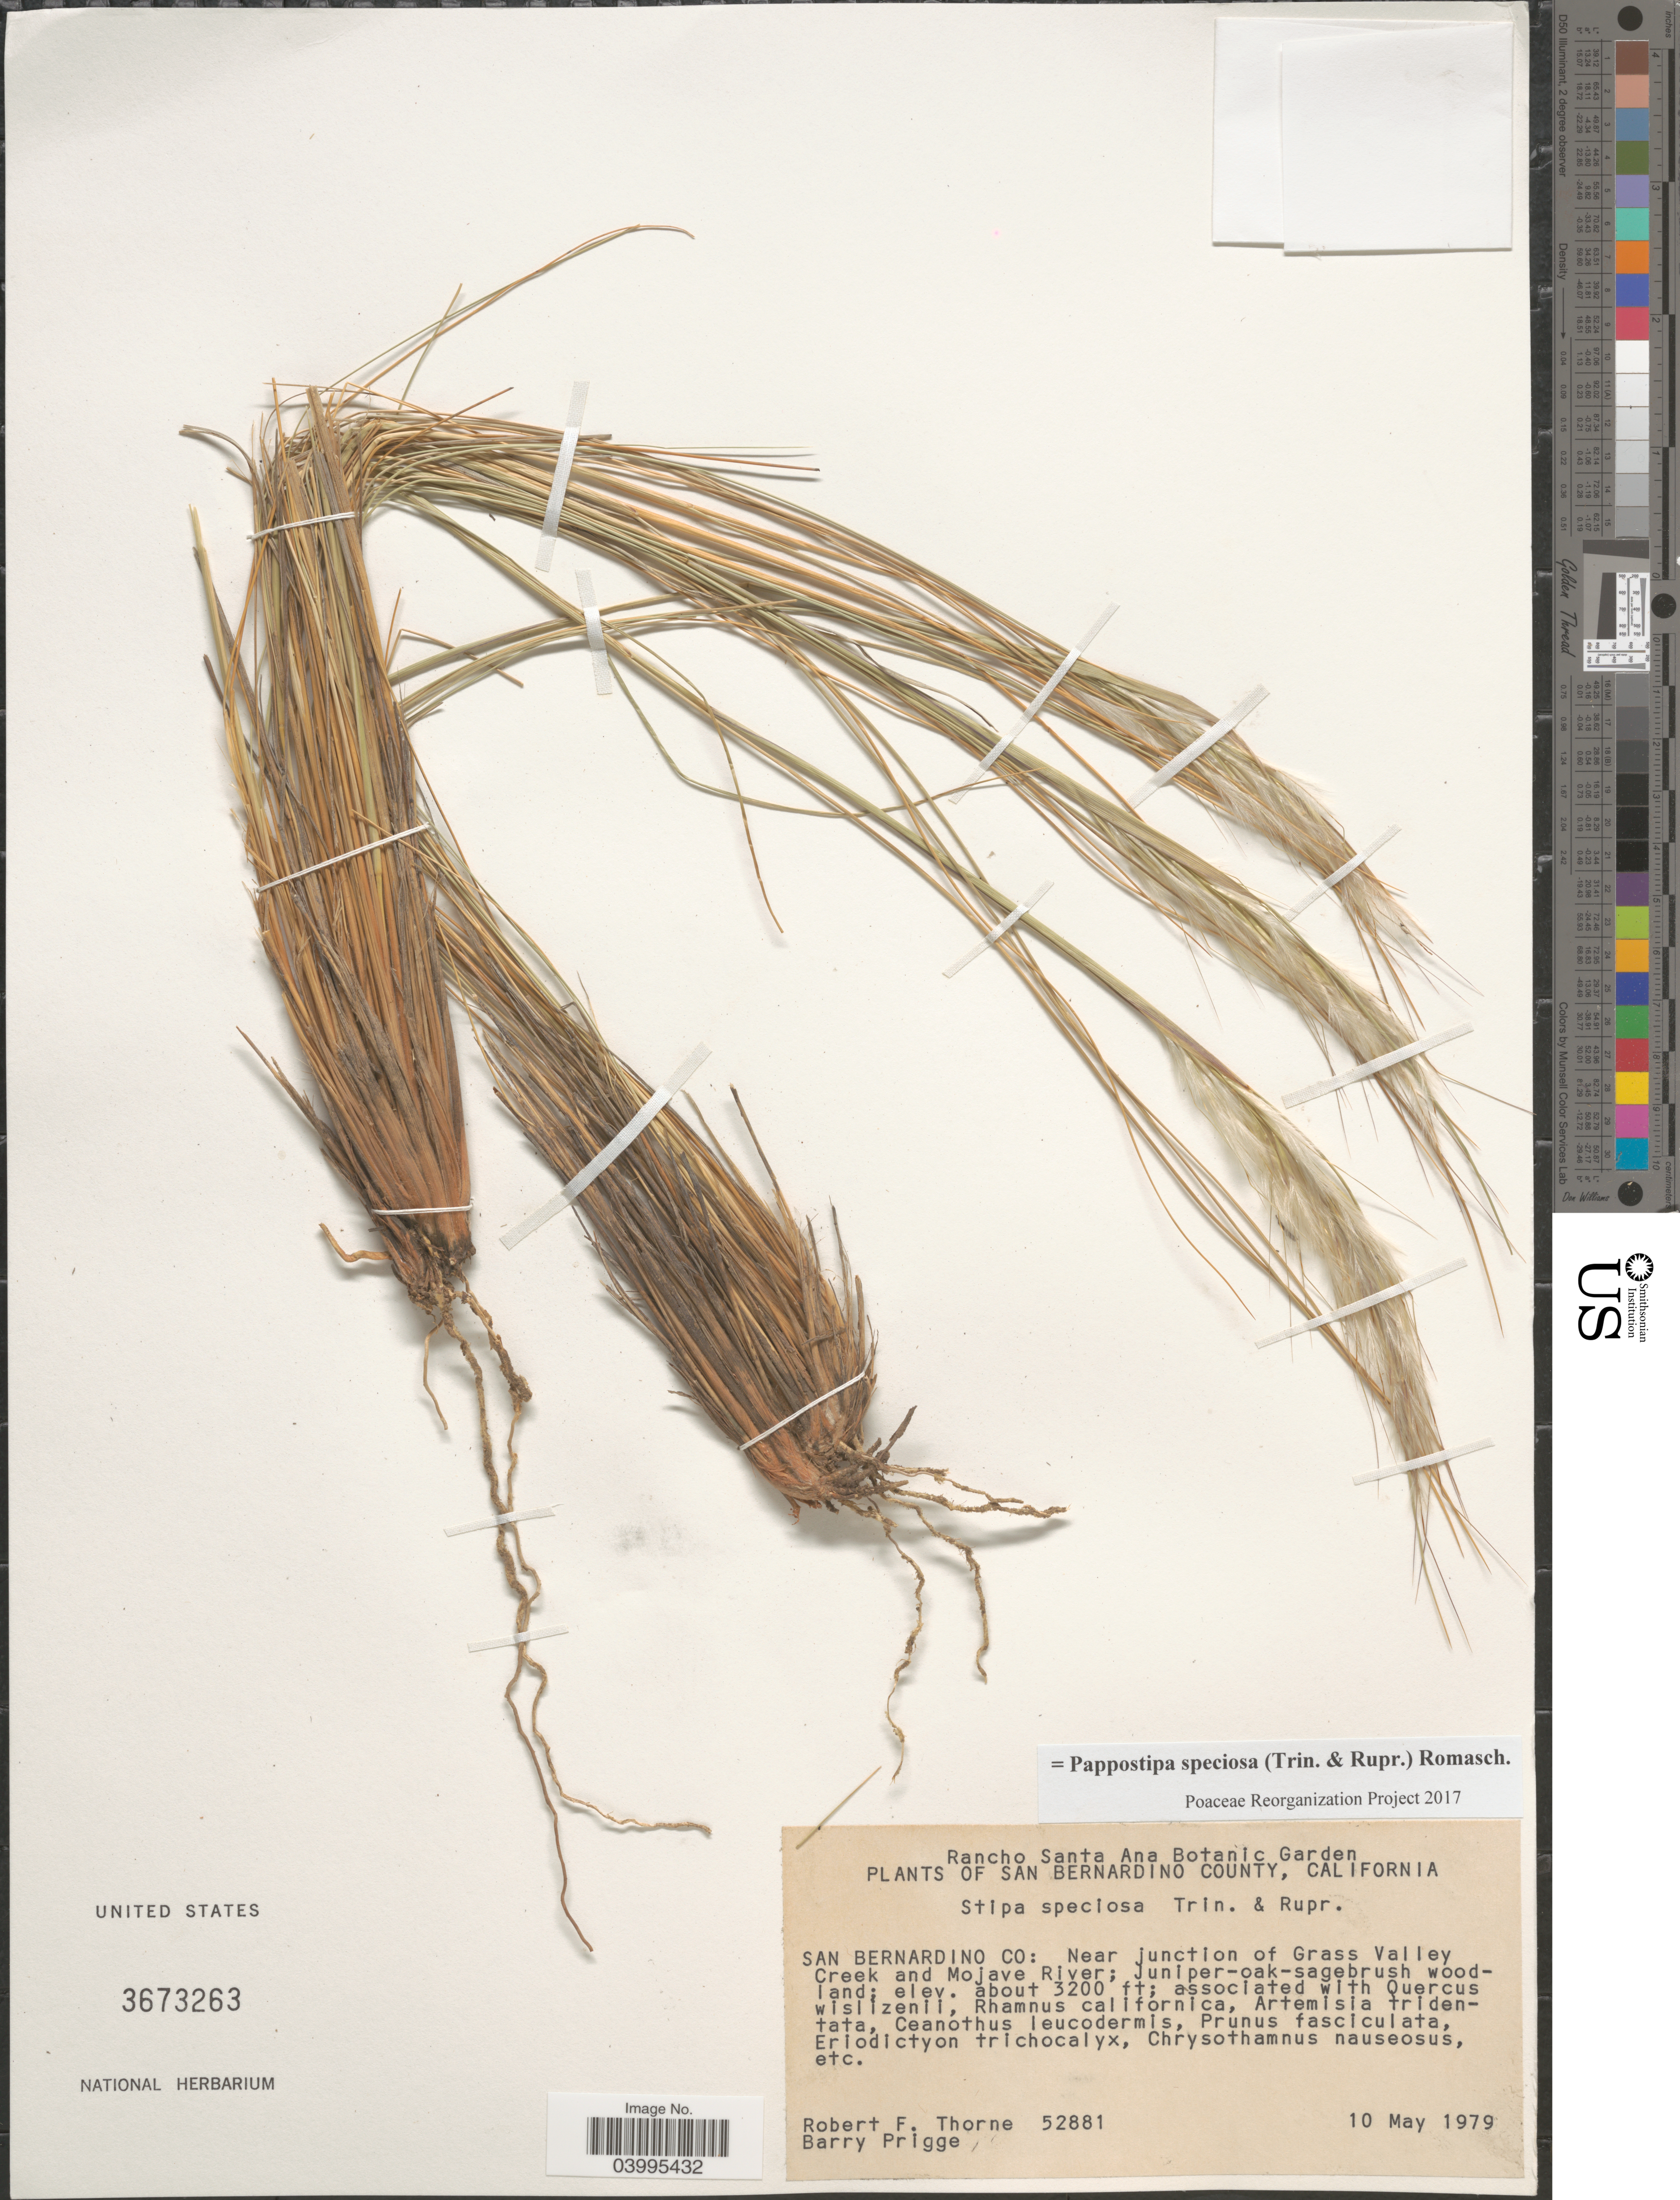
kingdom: Plantae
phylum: Tracheophyta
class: Liliopsida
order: Poales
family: Poaceae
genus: Pappostipa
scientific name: Pappostipa speciosa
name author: (Trin. & Rupr.) Romasch.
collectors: R. F. Thorne & B. Prigge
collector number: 52881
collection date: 1979-05-10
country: United States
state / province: California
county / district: San Bernardino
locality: San Bernardino County. Near junction of Grass Valley Creek and Mojave River.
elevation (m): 975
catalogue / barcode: US 3673263